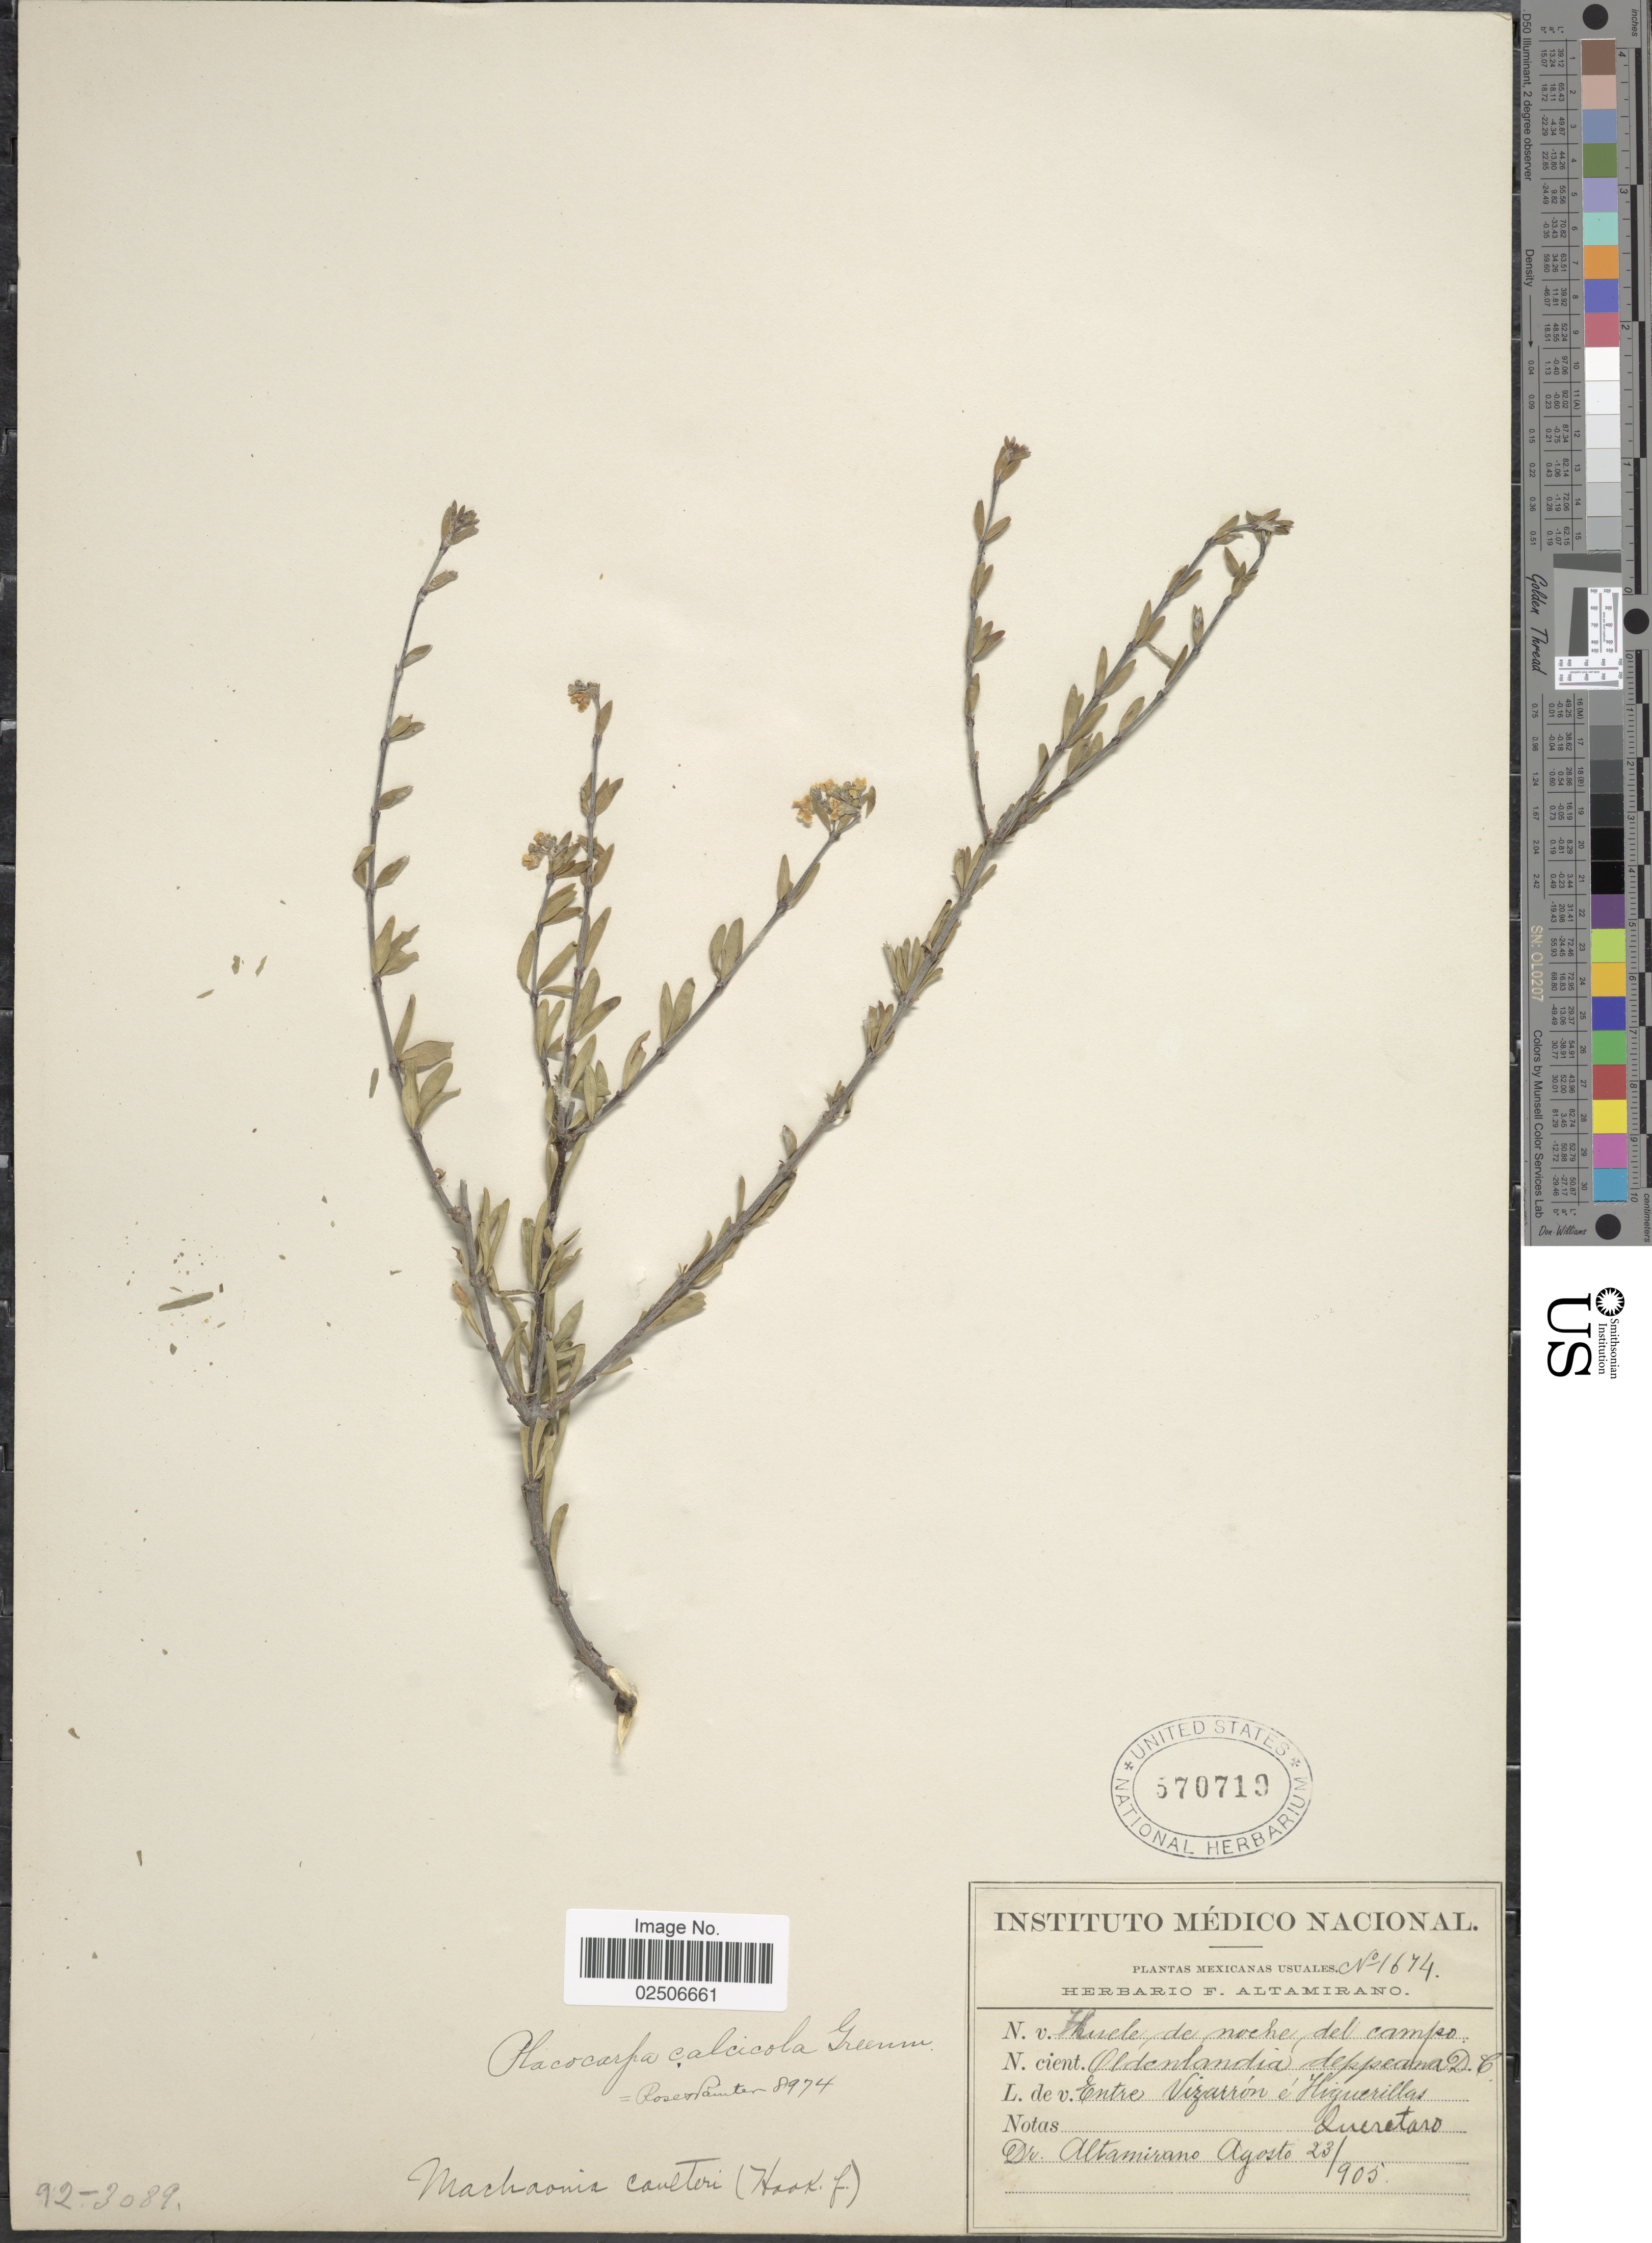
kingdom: Plantae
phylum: Tracheophyta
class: Magnoliopsida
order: Gentianales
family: Rubiaceae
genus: Machaonia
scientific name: Machaonia coulteri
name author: (Hook. f. ex Benth. & Hook.) Standl.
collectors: F. Altamirano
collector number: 1674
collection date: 1905-08-23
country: Mexico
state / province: Querétaro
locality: Entre Vizarron e Hiquerillas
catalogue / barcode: US 570719